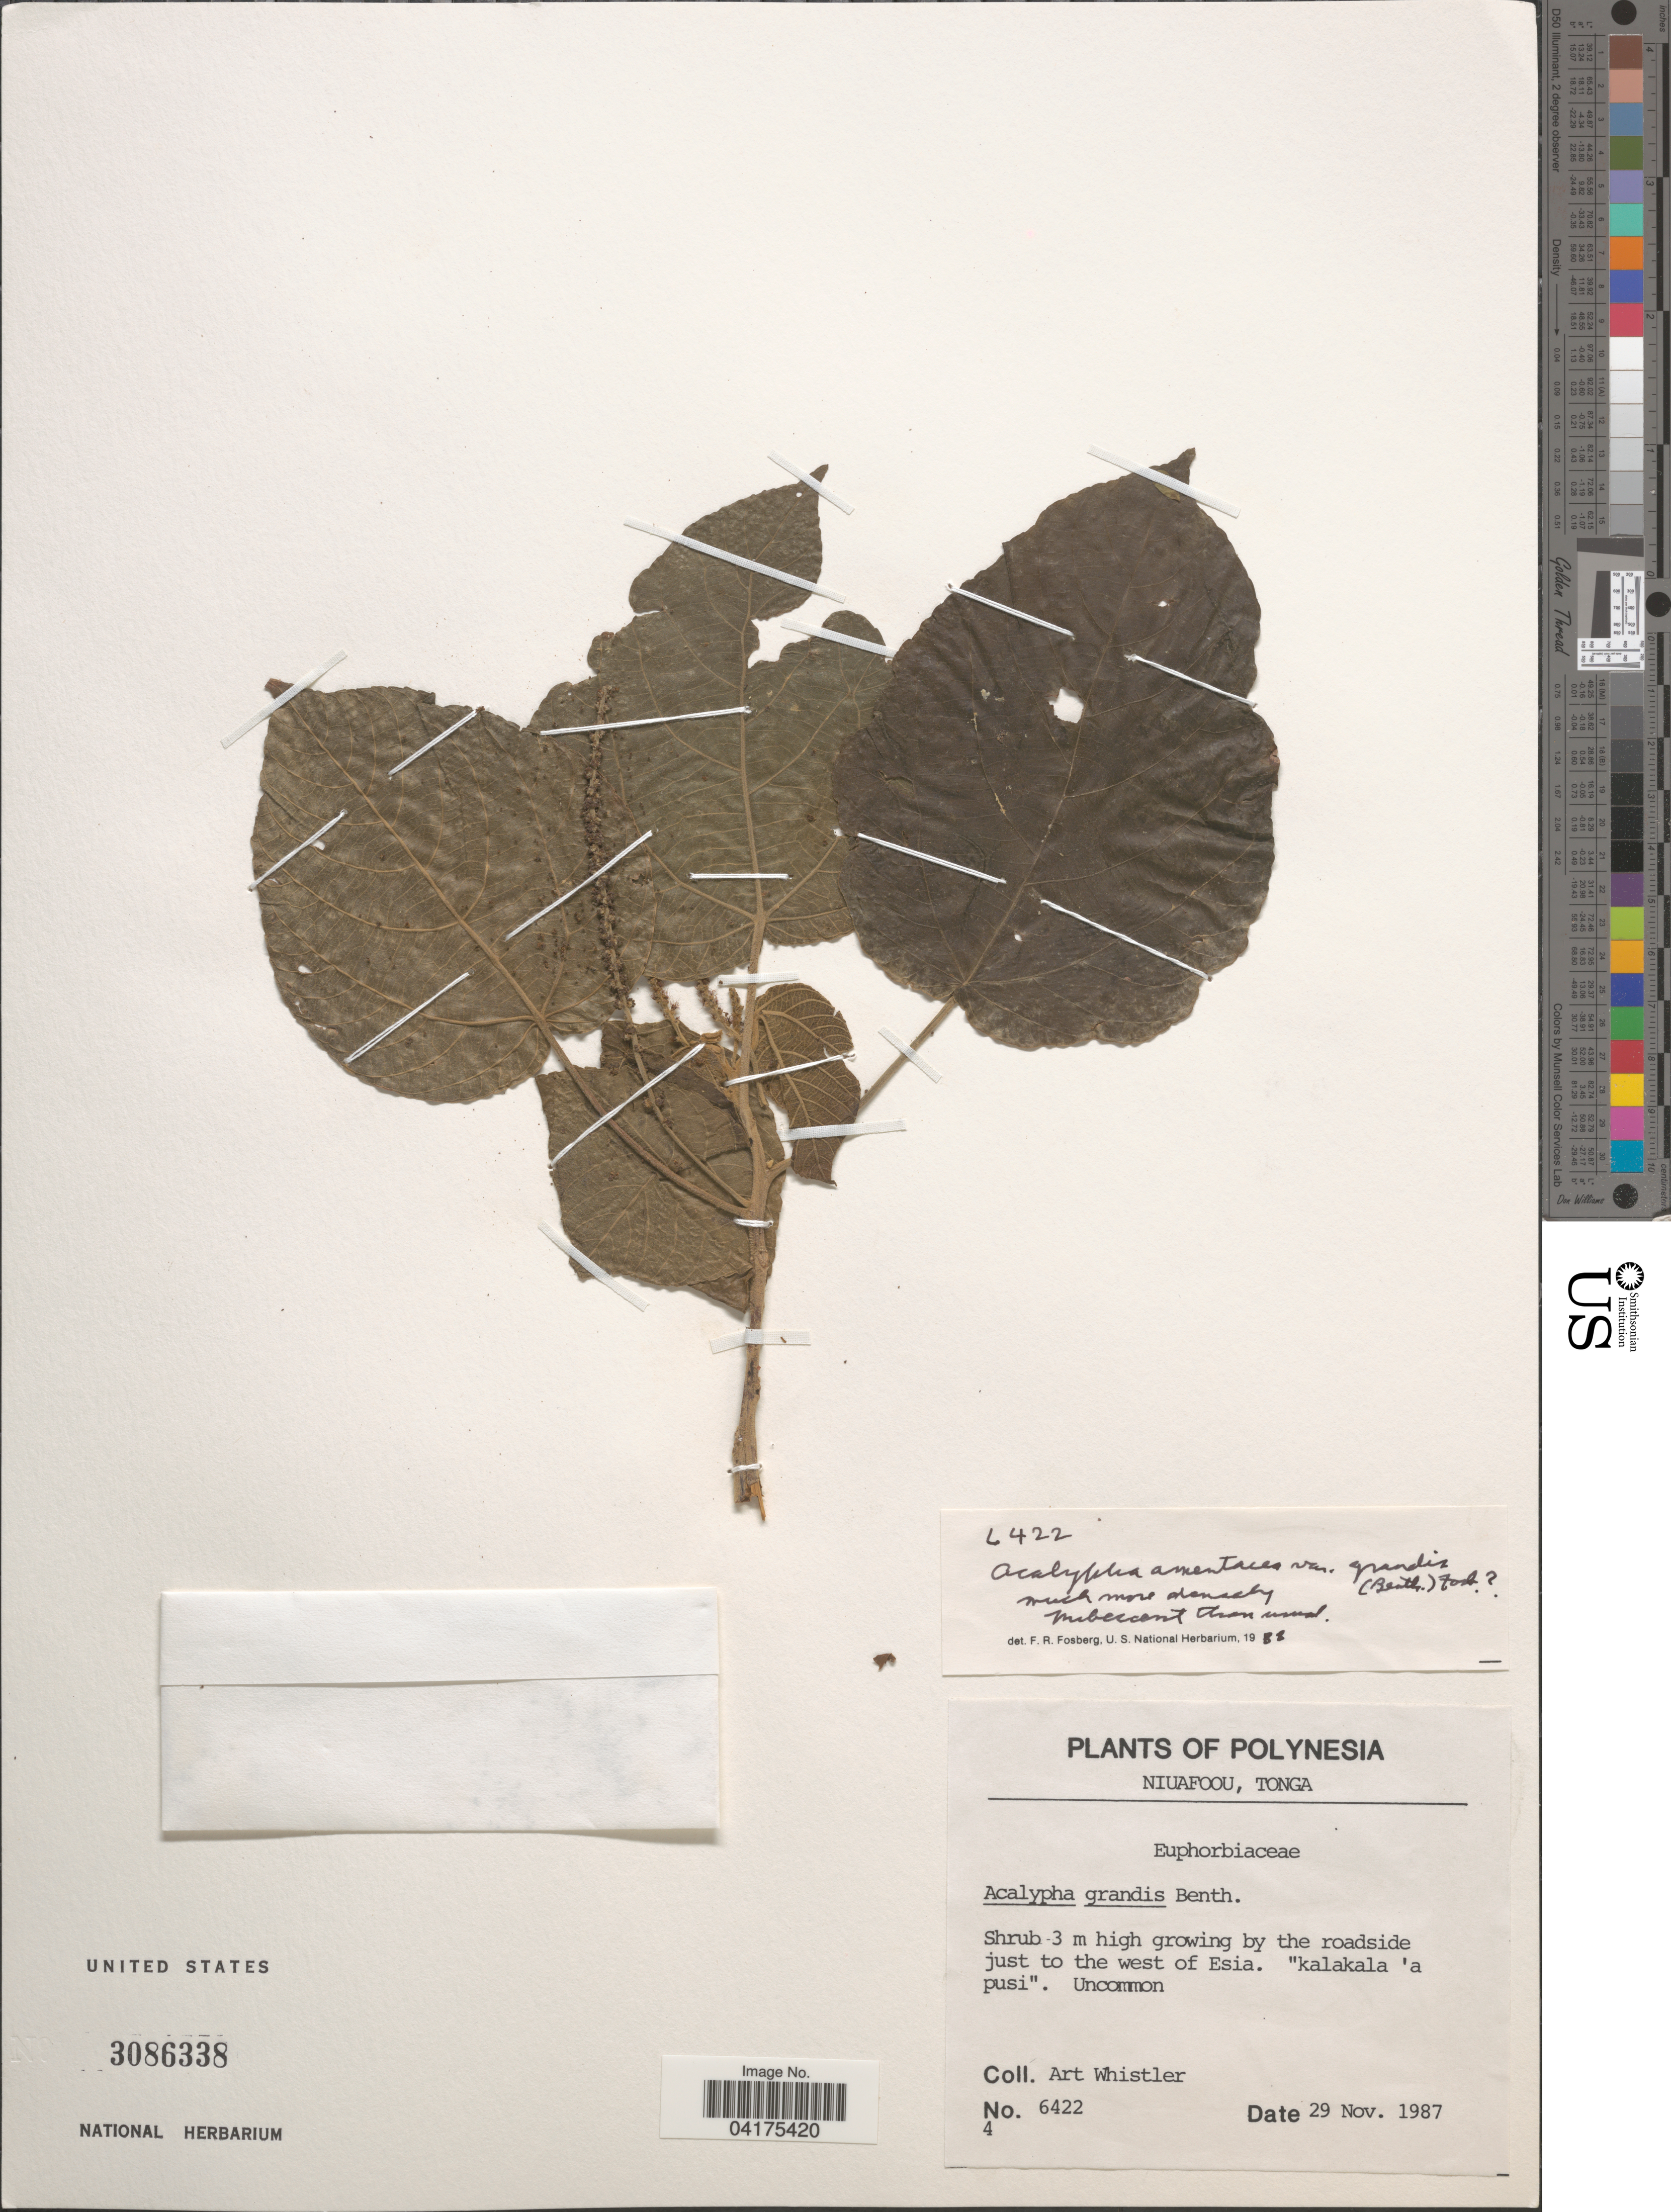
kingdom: Plantae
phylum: Tracheophyta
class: Magnoliopsida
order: Malpighiales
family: Euphorbiaceae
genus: Acalypha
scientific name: Acalypha amentacea var. grandis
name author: (Benth.) Fosberg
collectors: A. Whistler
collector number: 6422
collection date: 1987-11-29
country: Tonga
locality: Polynesia. Niuafoou. Shrub 3 m high growing by the roadside just to the west of Esia.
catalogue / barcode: US 3086338